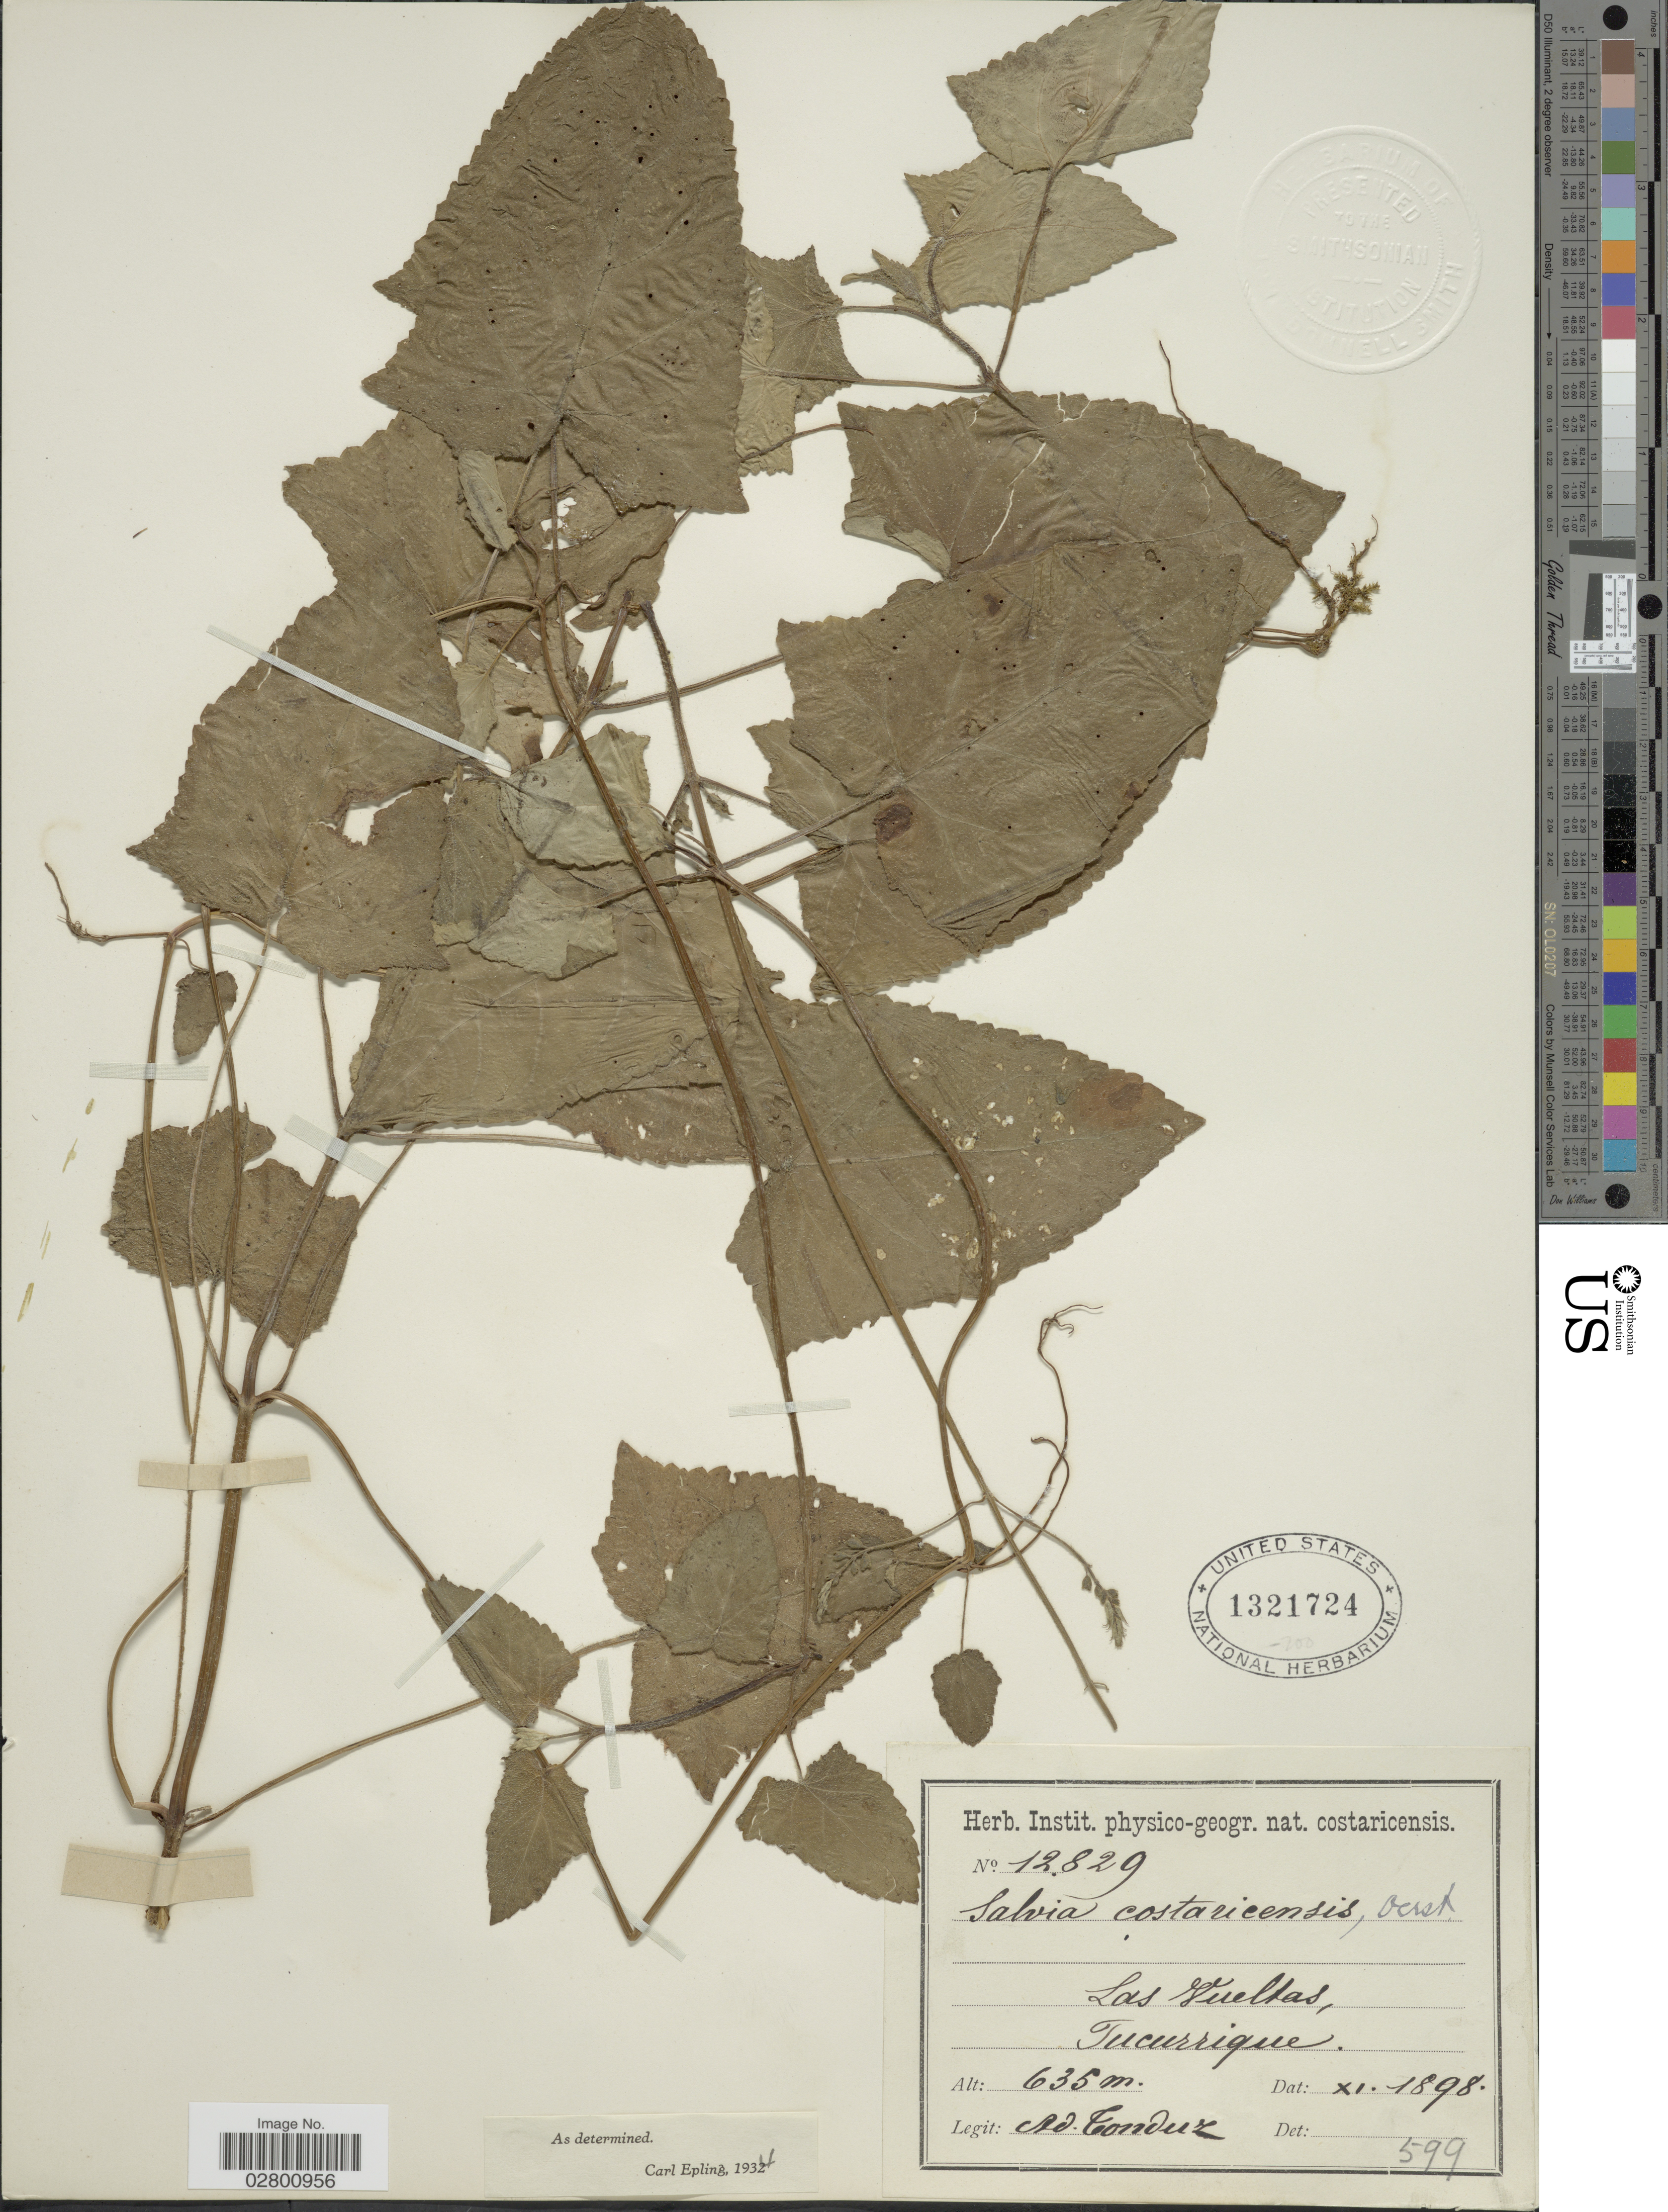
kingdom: Plantae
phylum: Tracheophyta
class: Magnoliopsida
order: Lamiales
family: Lamiaceae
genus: Salvia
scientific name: Salvia costaricensis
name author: Oerst.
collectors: A. Tonduz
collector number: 12829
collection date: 1898-11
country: Costa Rica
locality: Las Vueltas, Tucurrique.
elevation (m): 635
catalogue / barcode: US 1321724